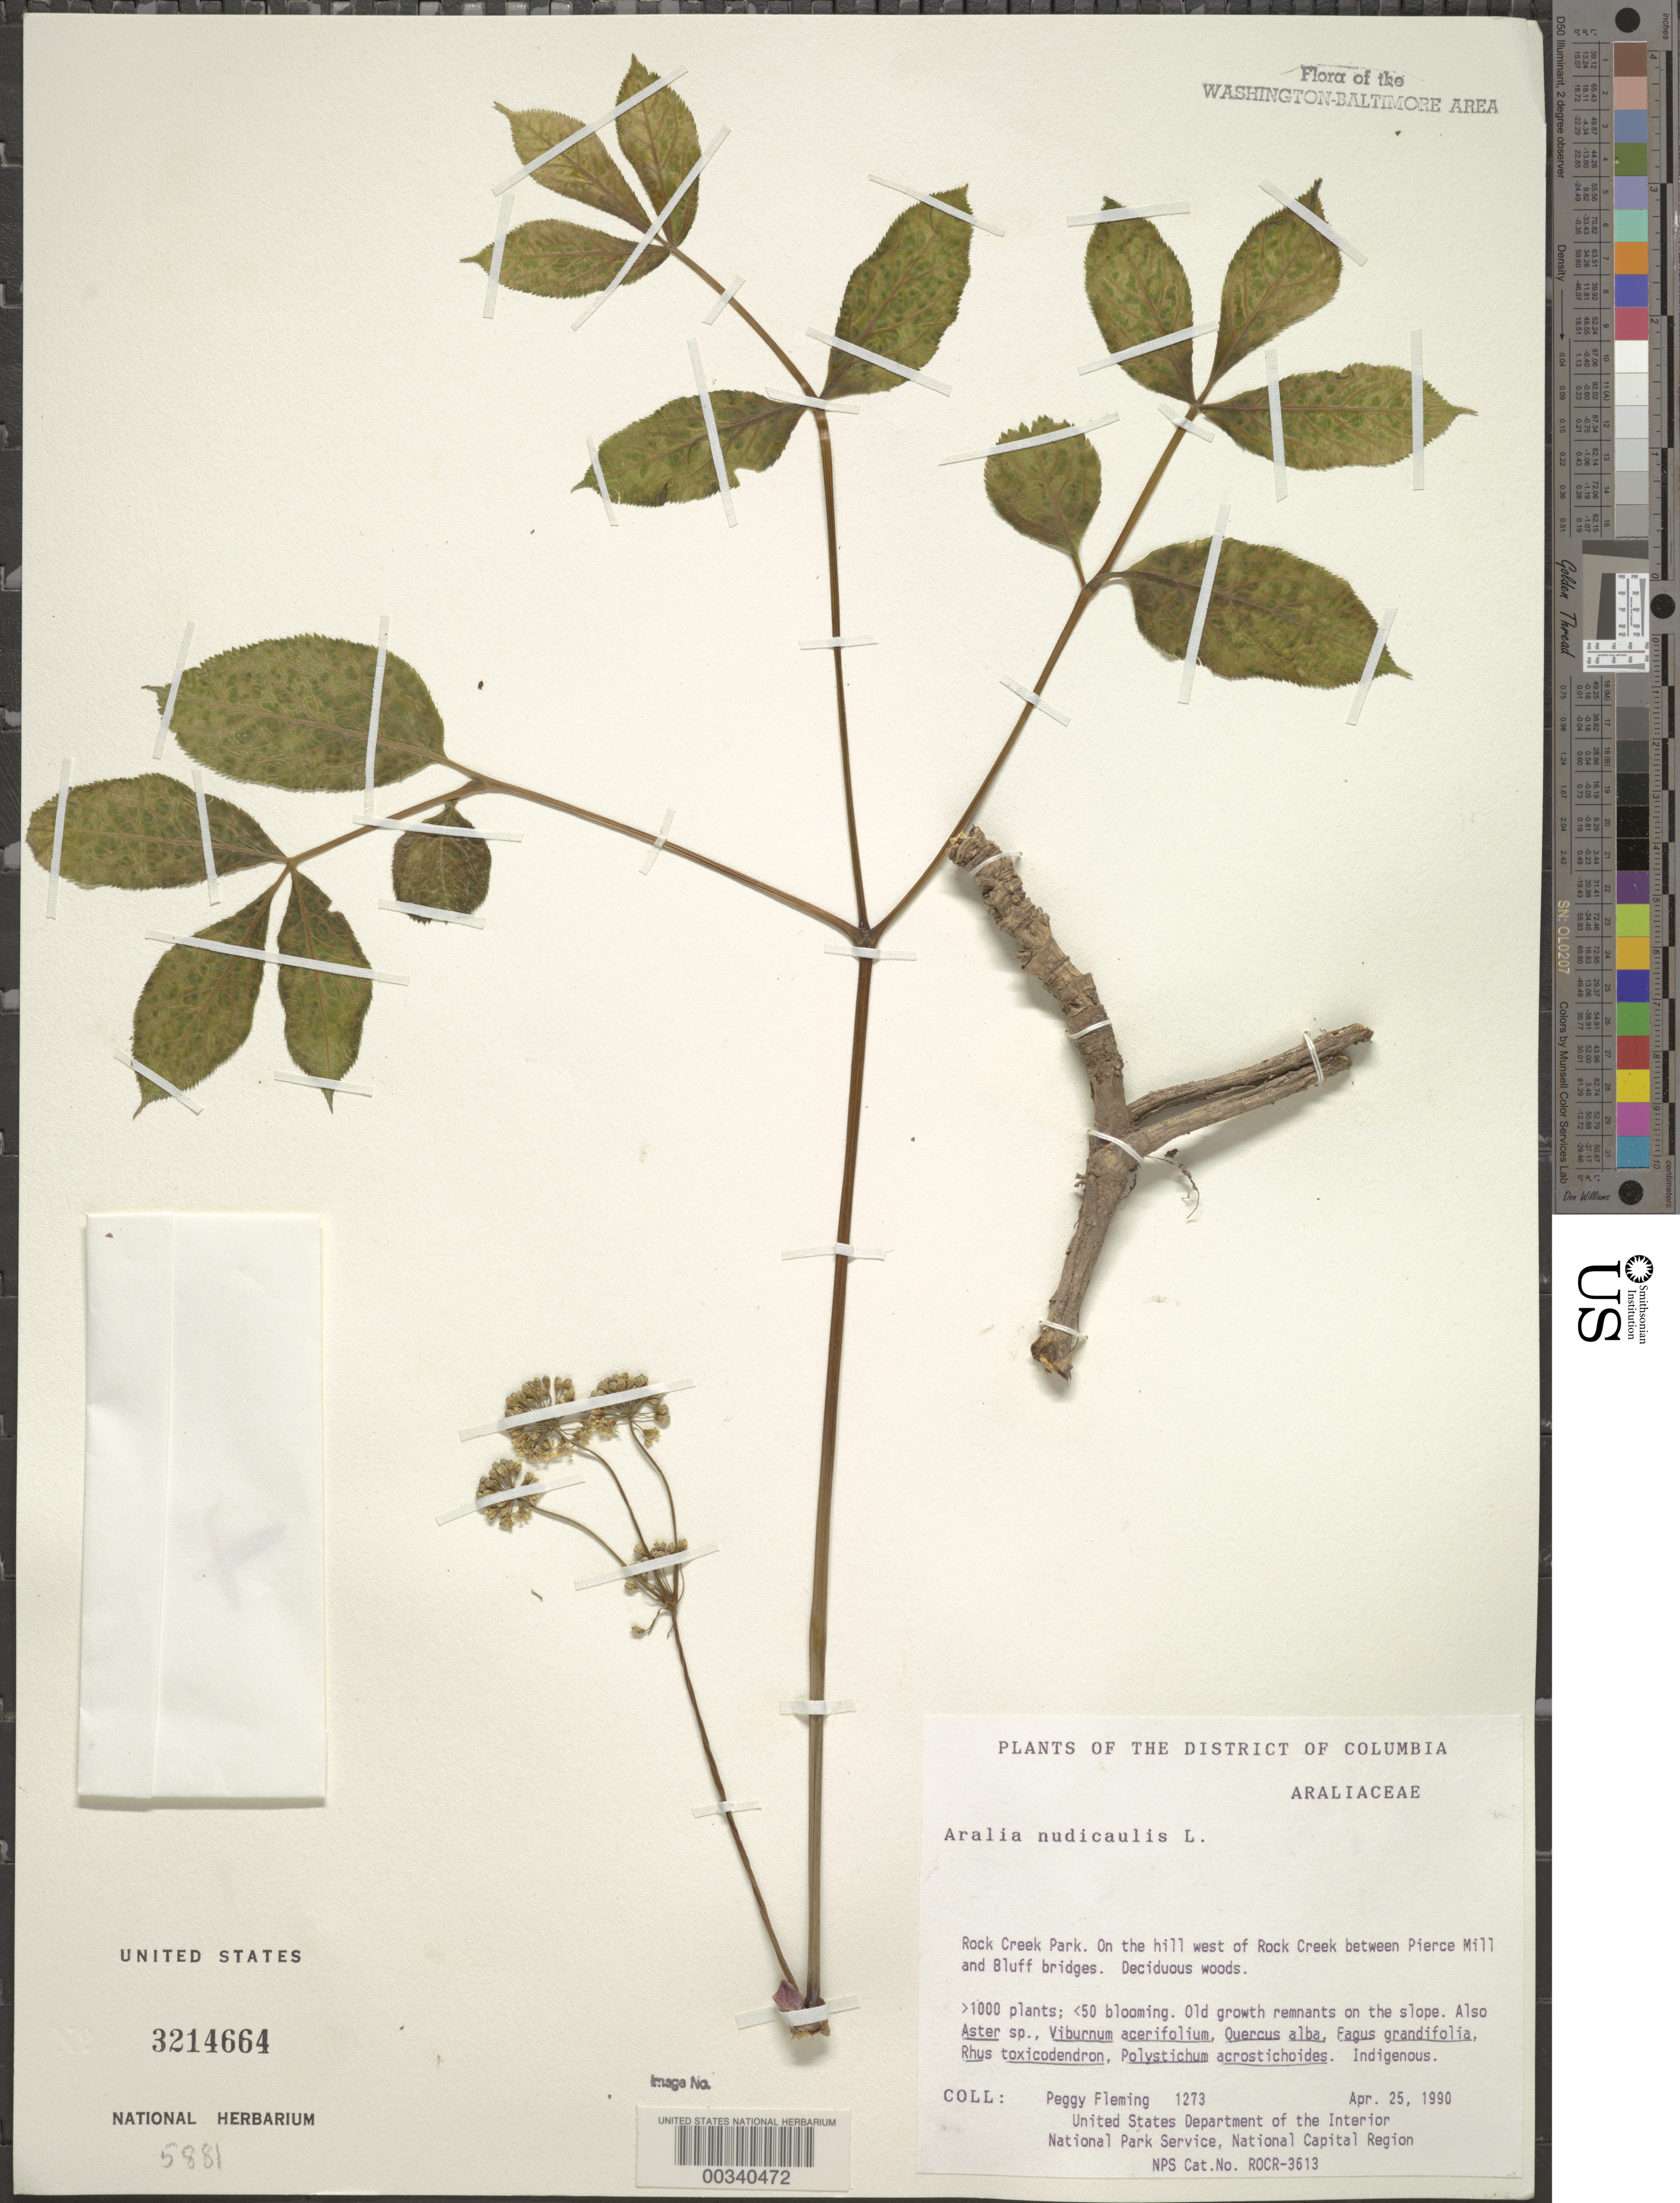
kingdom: Plantae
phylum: Tracheophyta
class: Magnoliopsida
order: Apiales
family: Araliaceae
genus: Aralia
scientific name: Aralia nudicaulis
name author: L.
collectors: P. Fleming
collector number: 1273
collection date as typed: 25 Apr 1990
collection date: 1990-04-25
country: United States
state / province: District of Columbia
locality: Rock Creek Park, W of Rock Creek between Pierce Mill and Bluff Bridges Rock Creek Park & vicinity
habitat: Deciduous woods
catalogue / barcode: US 3214664